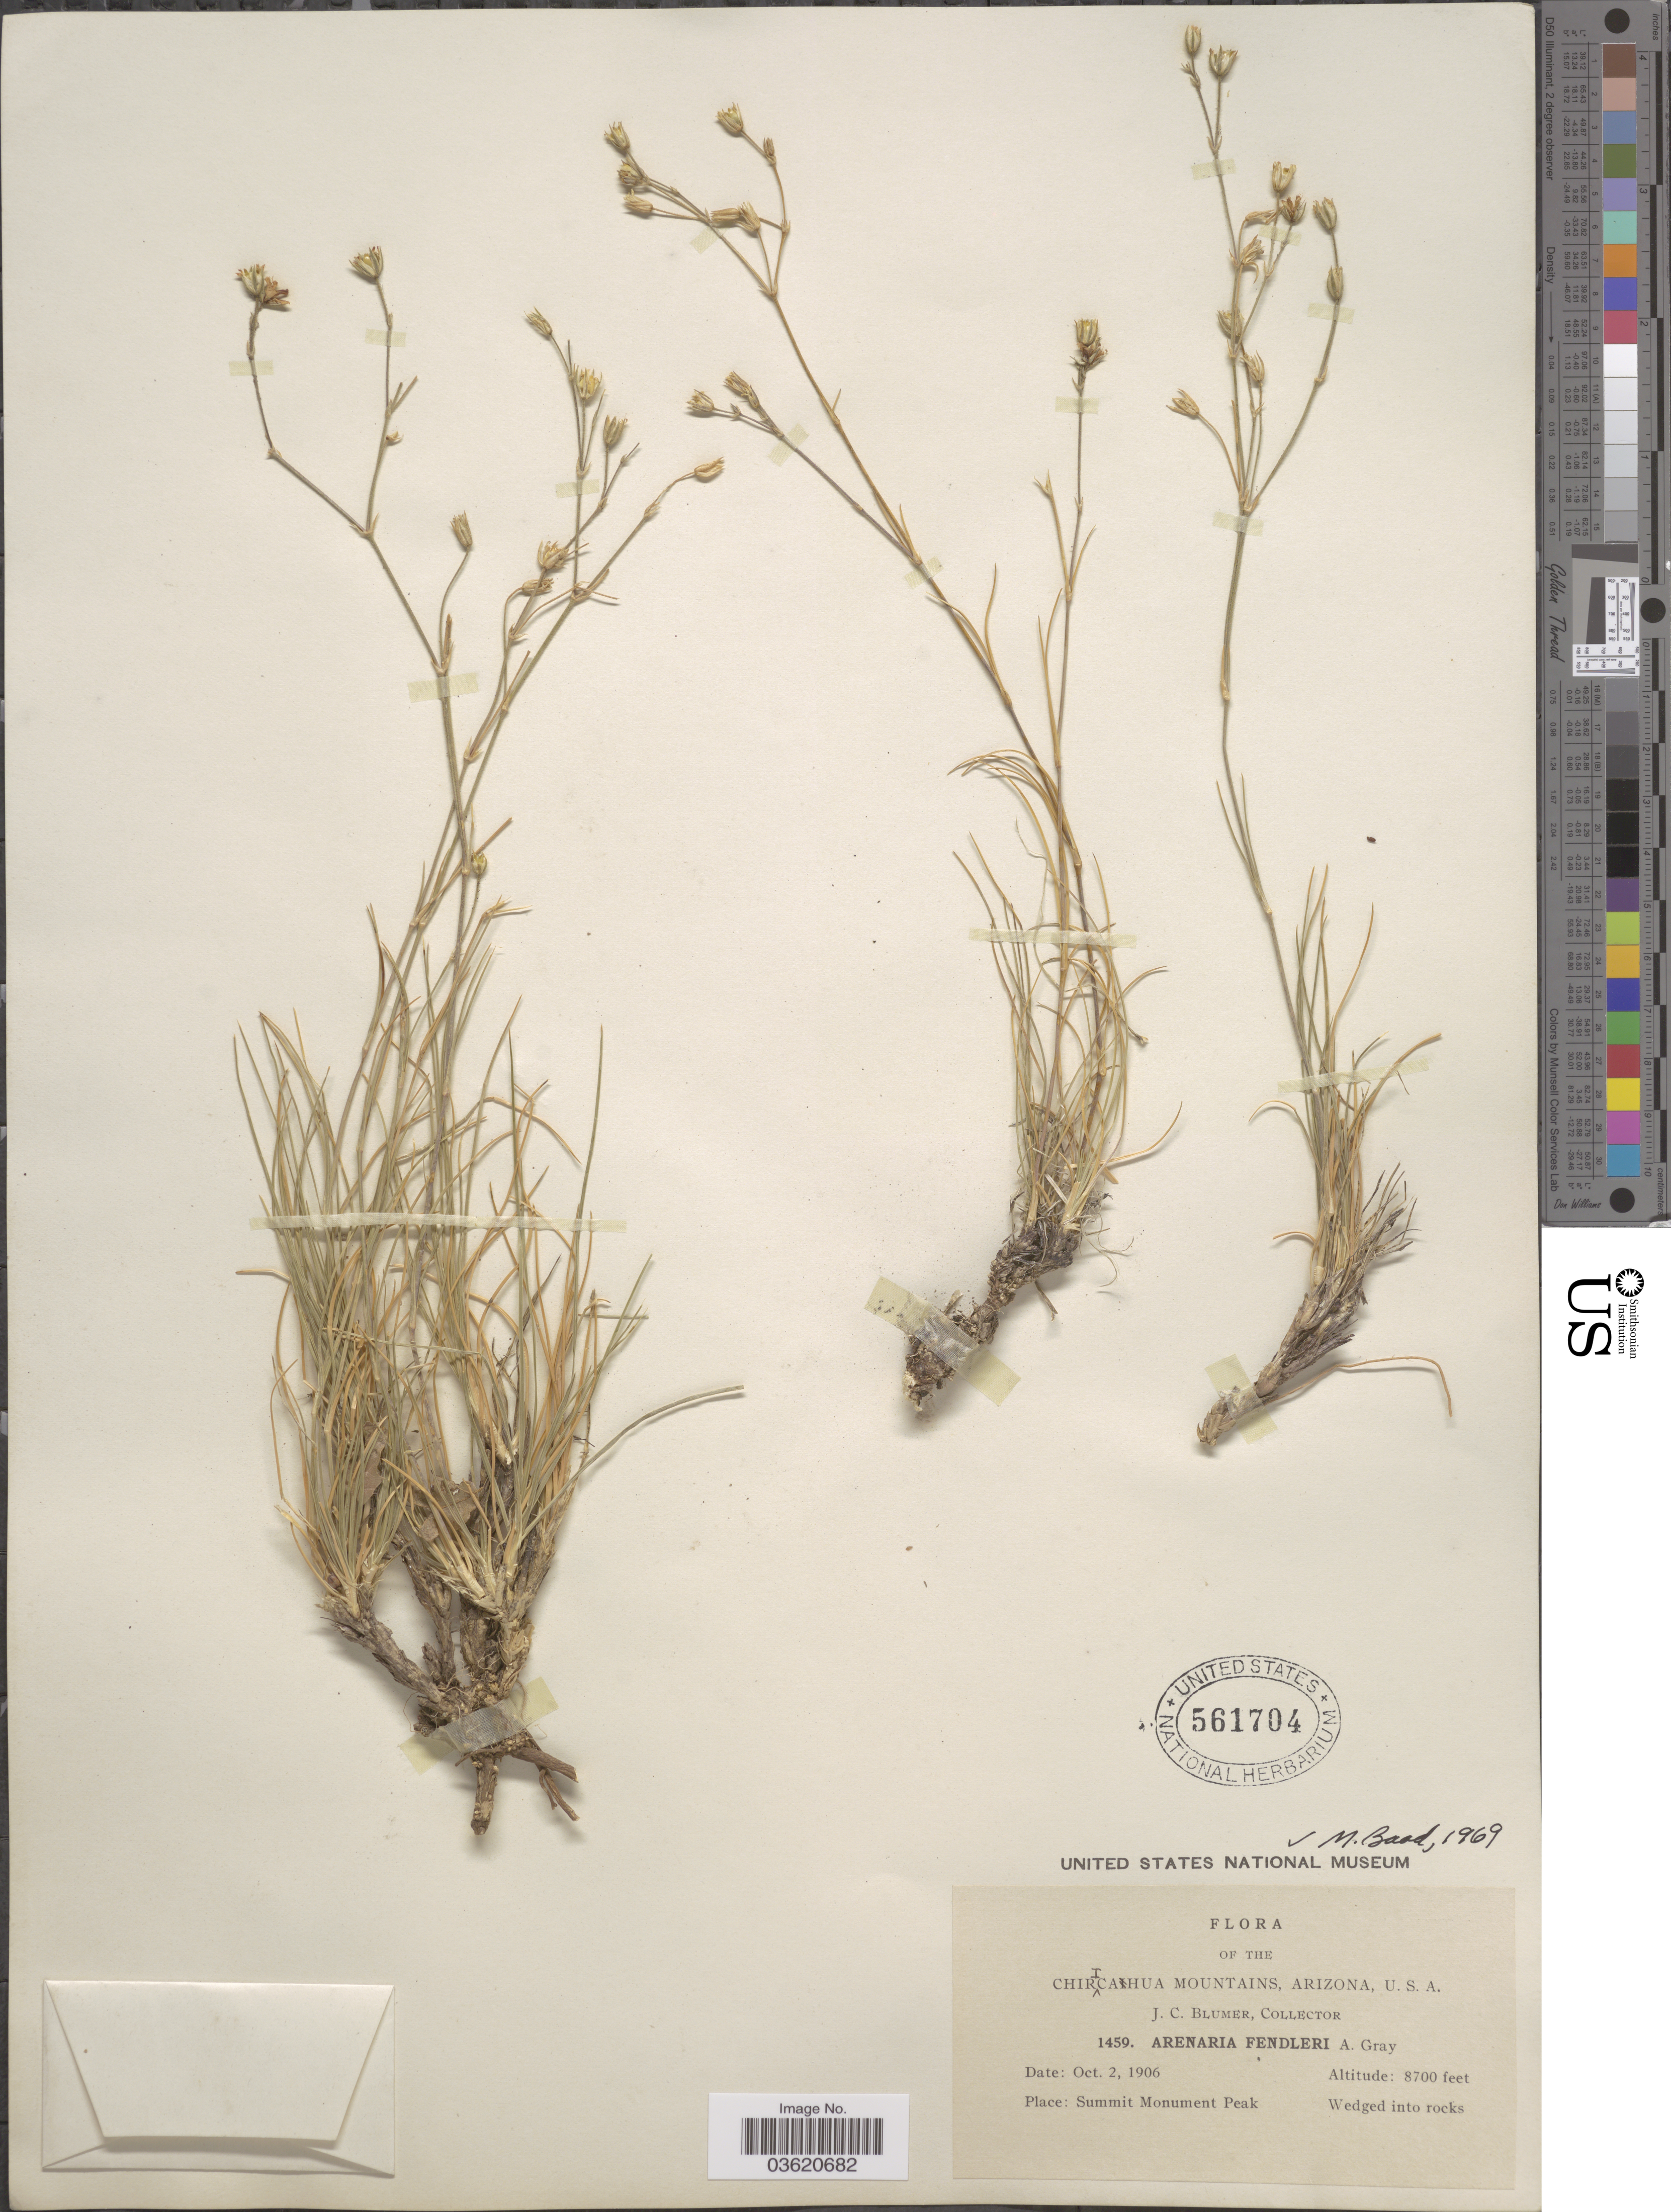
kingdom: Plantae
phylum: Tracheophyta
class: Magnoliopsida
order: Caryophyllales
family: Caryophyllaceae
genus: Eremogone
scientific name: Eremogone fendleri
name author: (A. Gray) Ikonn.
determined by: U.S. National Herbarium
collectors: J. C. Blumer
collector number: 1459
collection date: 1906-10-02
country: United States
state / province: Arizona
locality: The Chiricahua Mountains. Summit Monument Peak.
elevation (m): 2652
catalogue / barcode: US 561704